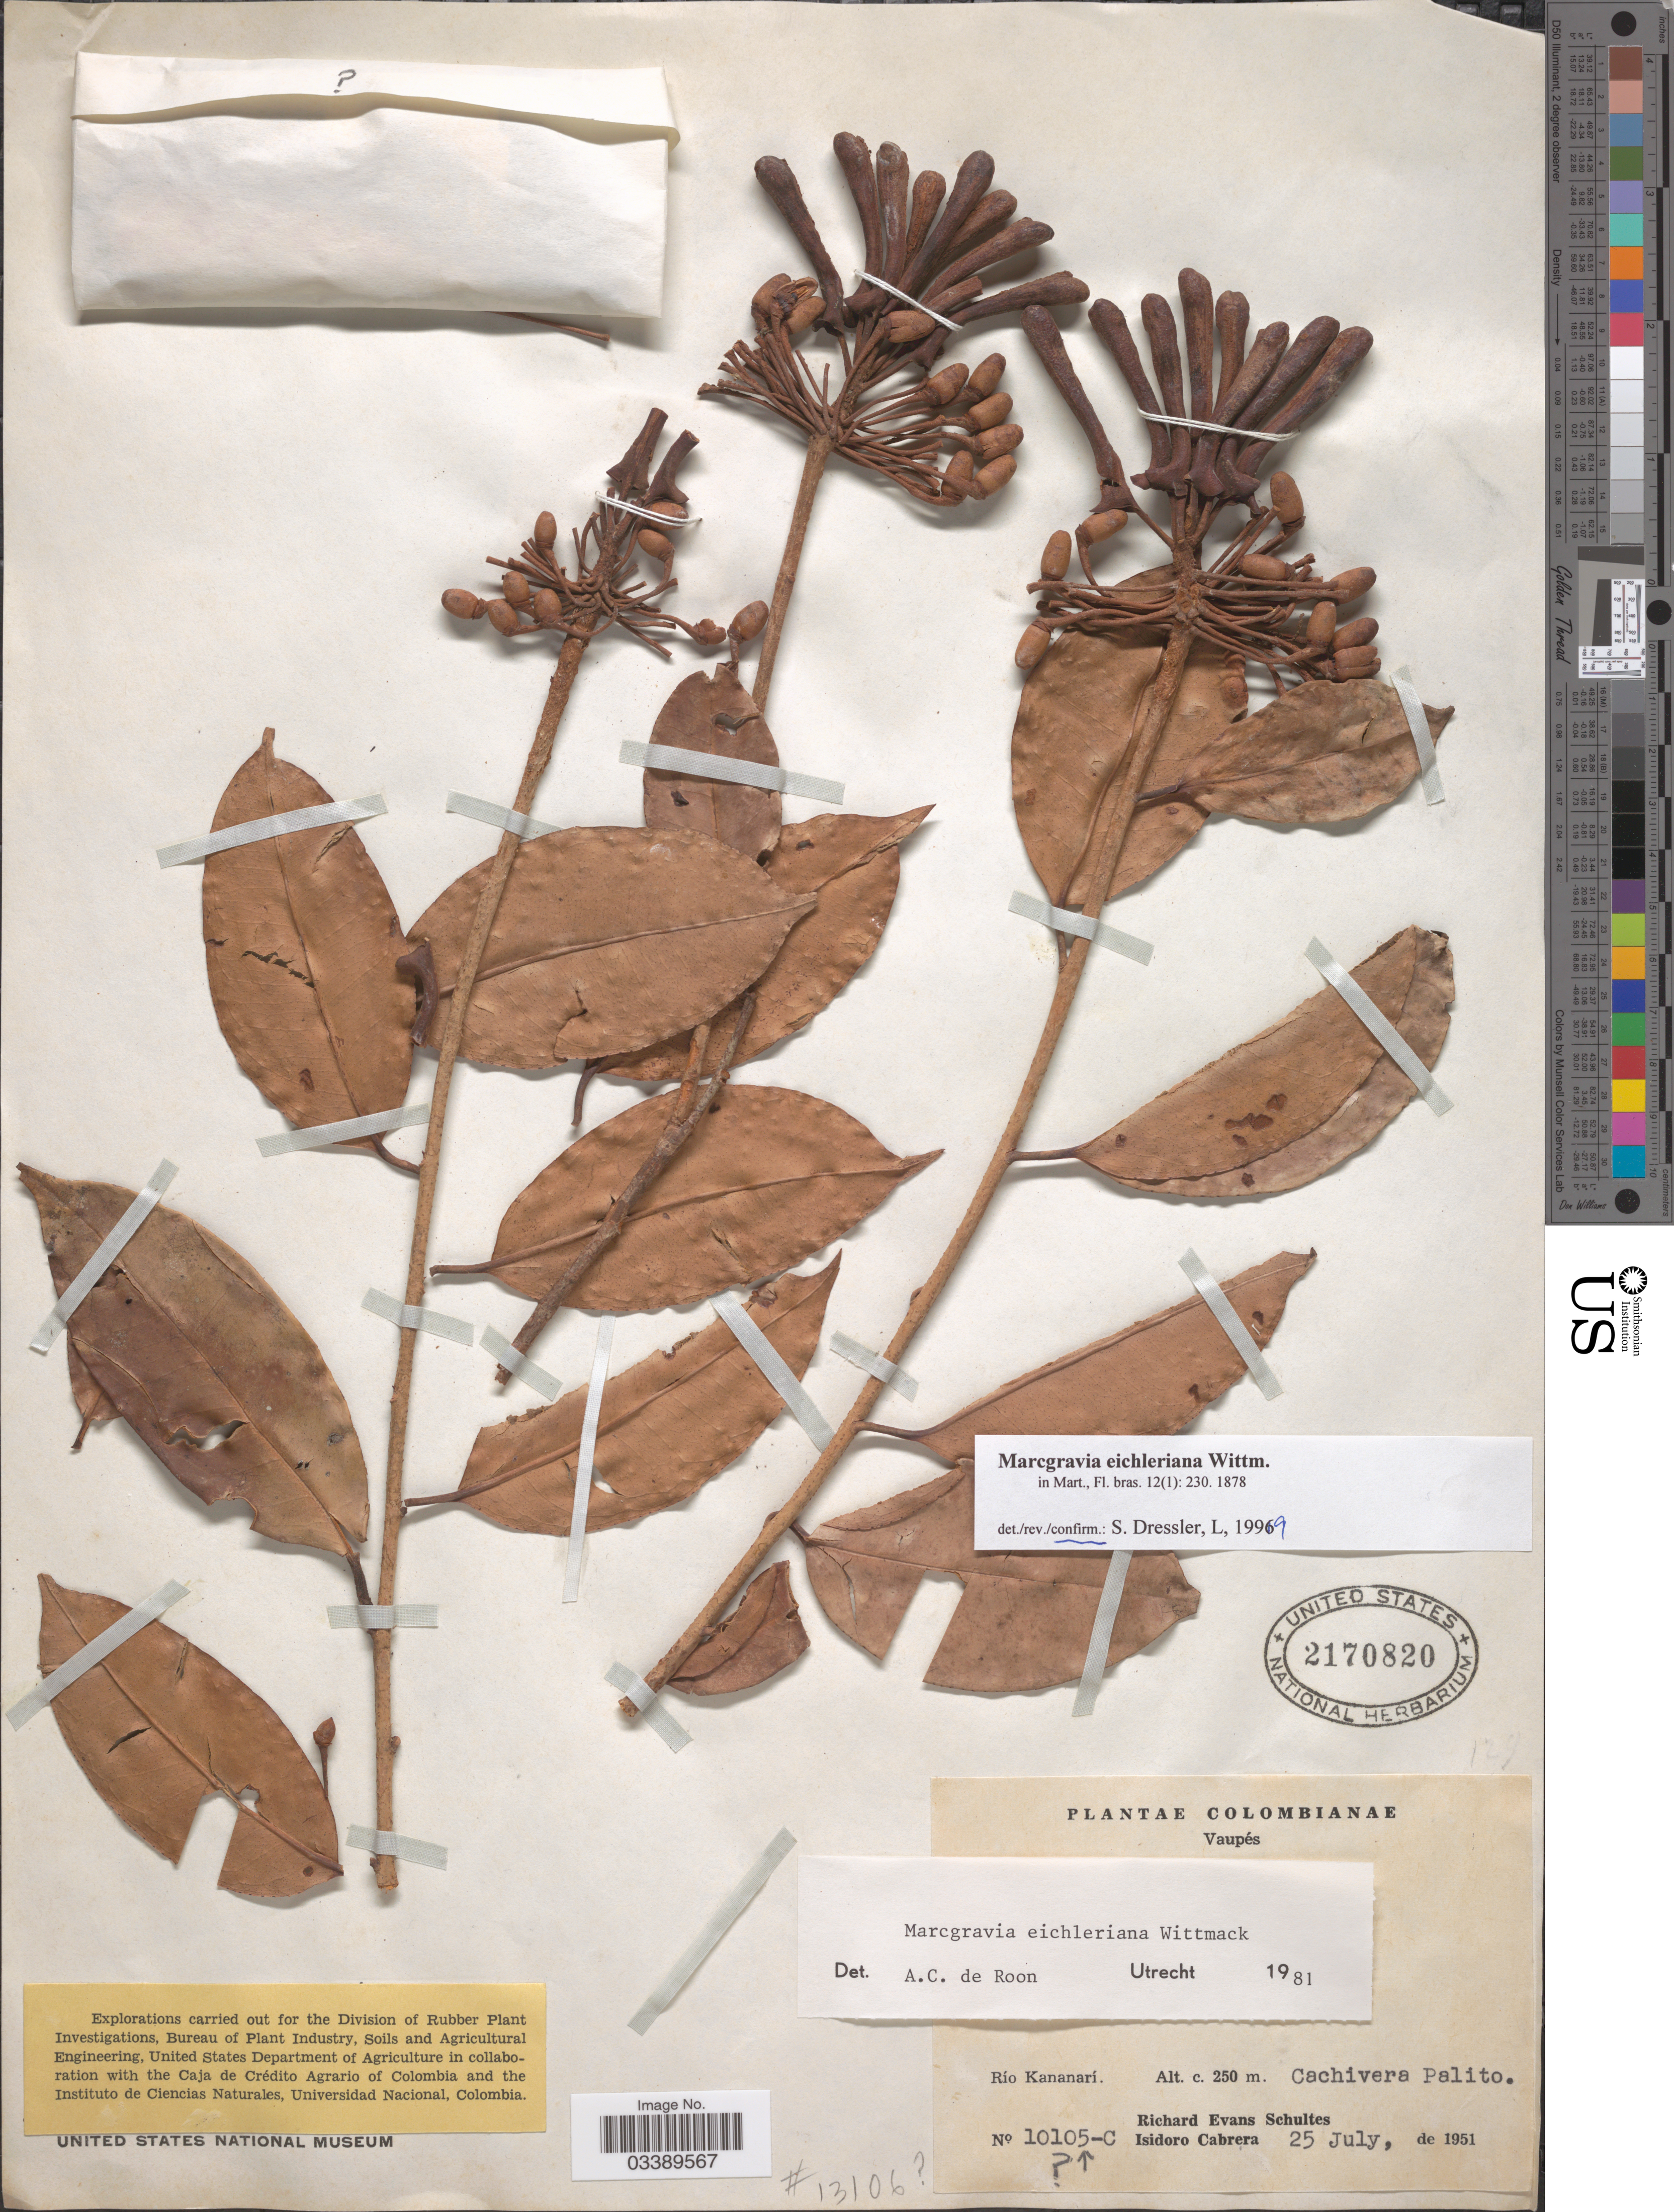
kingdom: Plantae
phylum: Tracheophyta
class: Magnoliopsida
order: Ericales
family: Marcgraviaceae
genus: Marcgravia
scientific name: Marcgravia eichleriana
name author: Wittm.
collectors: R. E. Schultes & I. Cabrera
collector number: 10105-C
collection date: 1951-07-25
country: Colombia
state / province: Vaupés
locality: Río Kananarí.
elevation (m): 250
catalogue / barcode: US 2170820